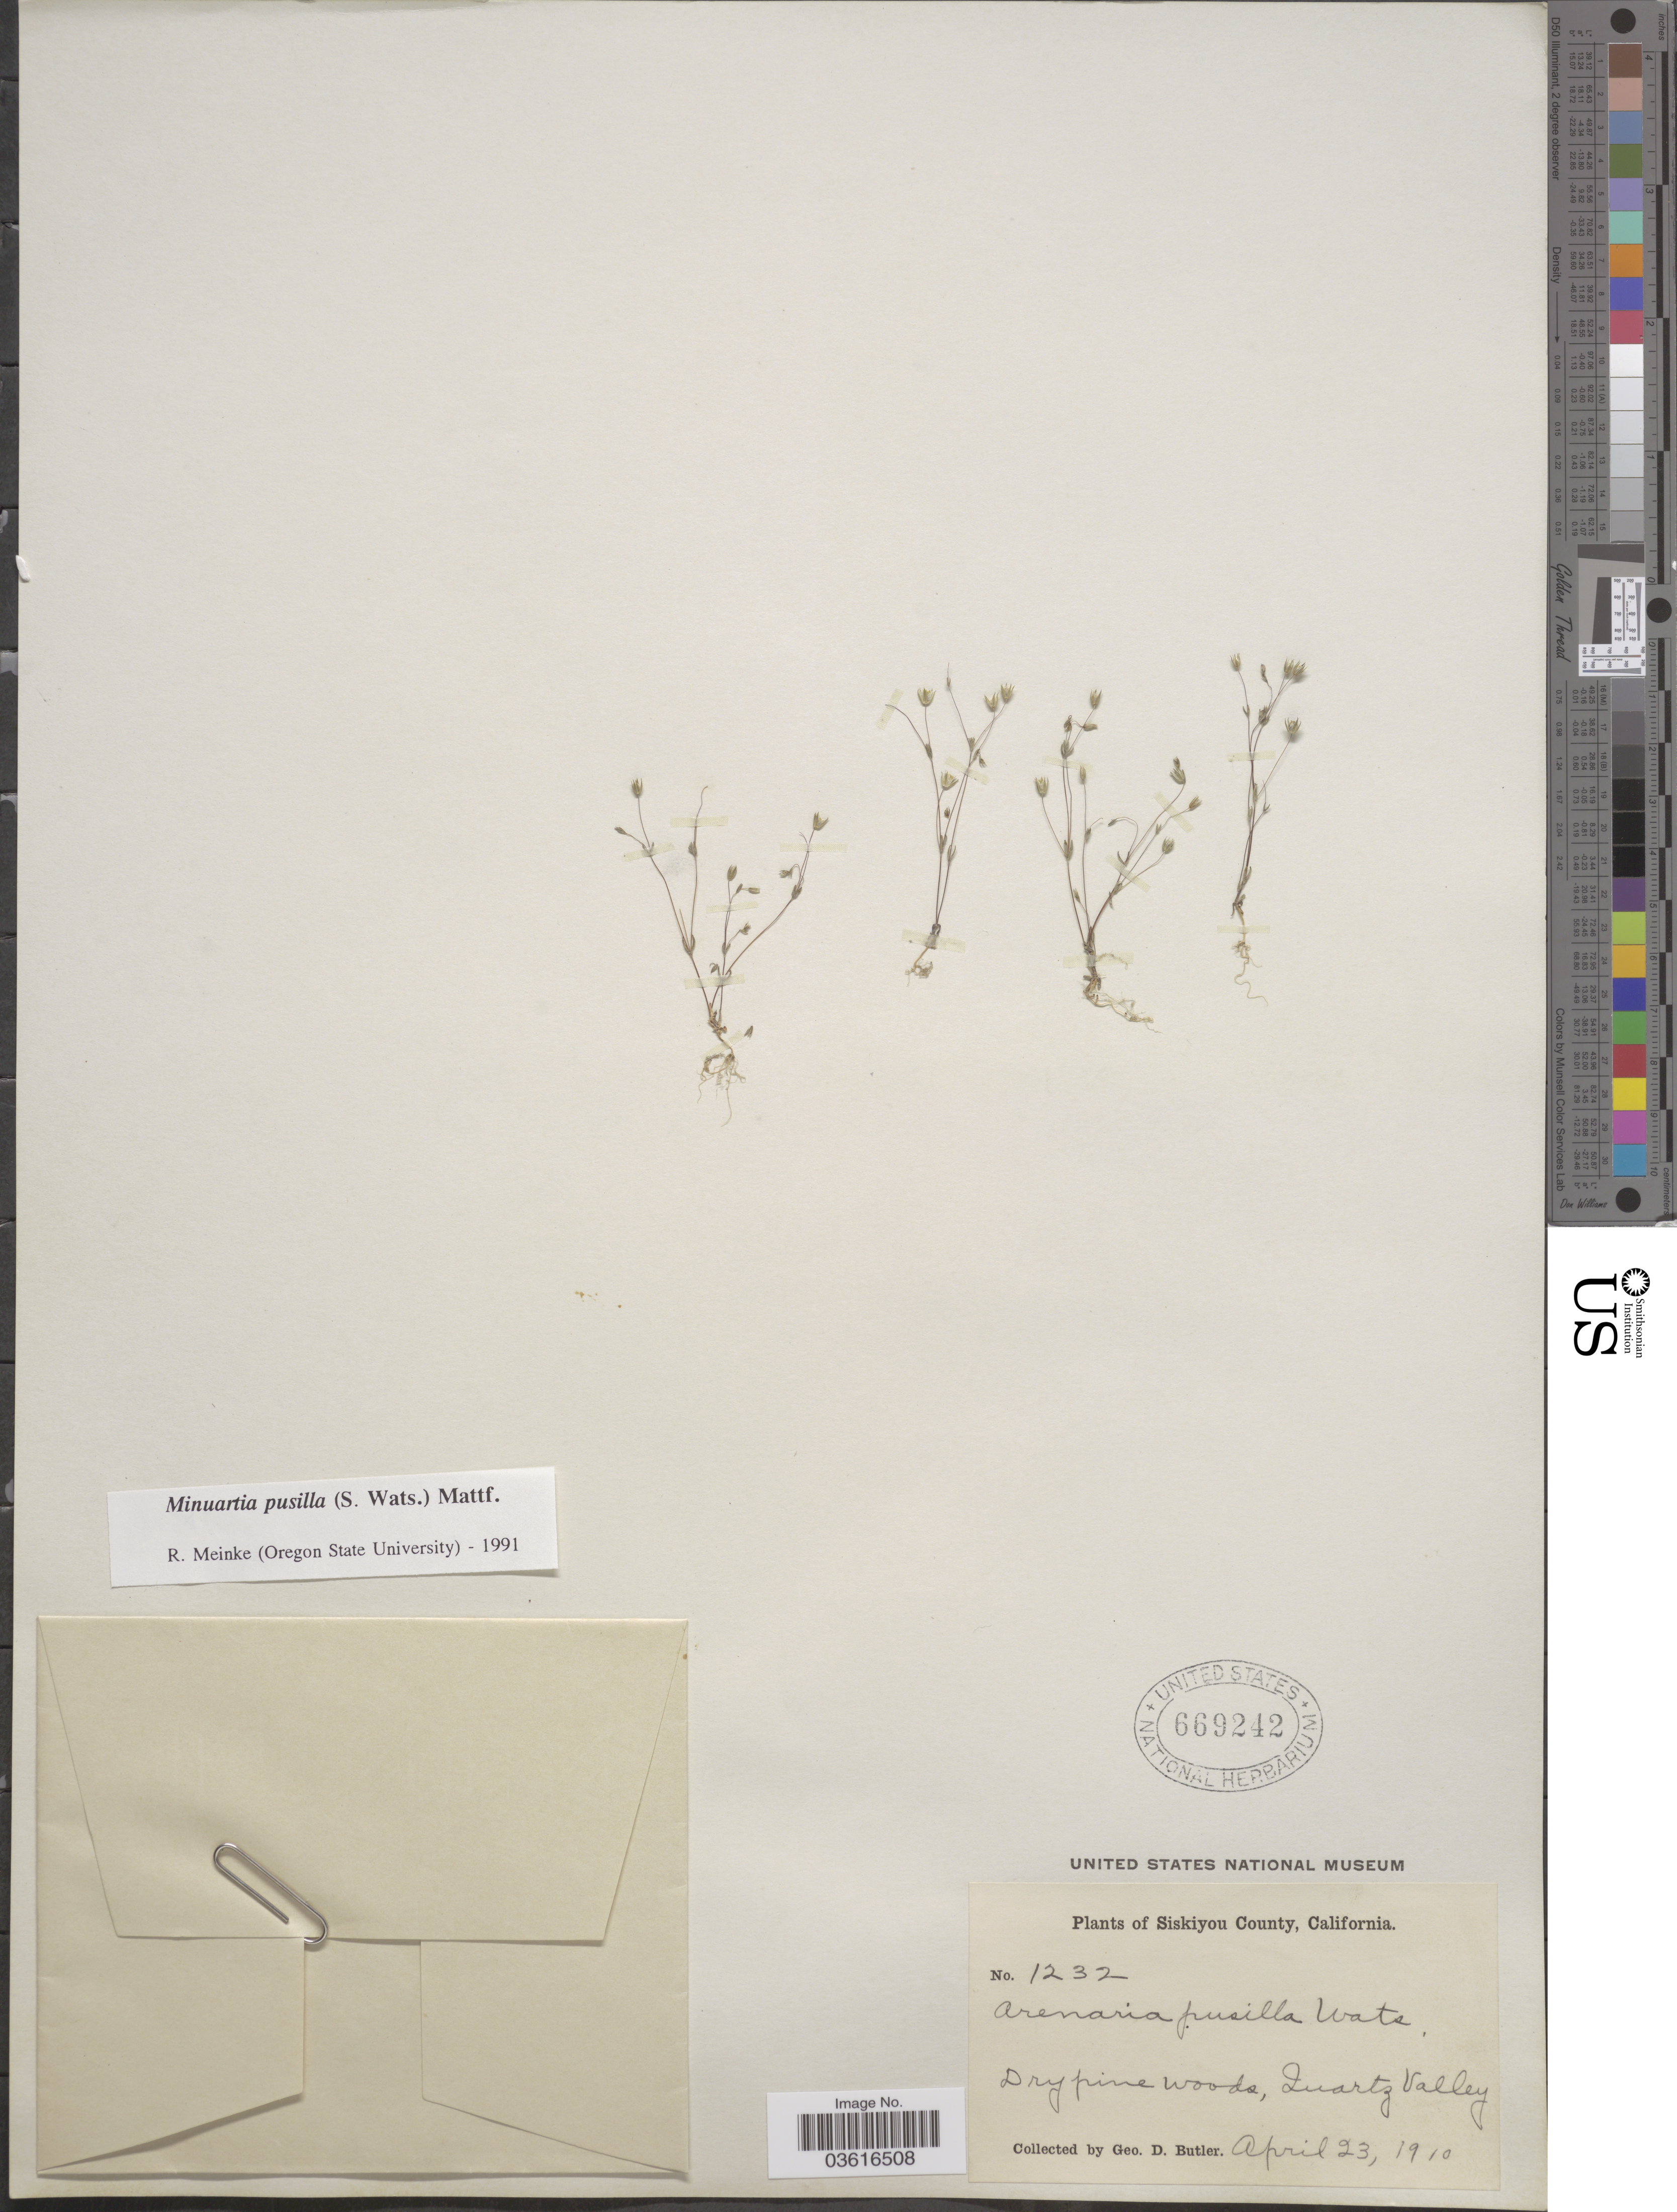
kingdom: Plantae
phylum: Tracheophyta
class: Magnoliopsida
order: Caryophyllales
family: Caryophyllaceae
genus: Minuartia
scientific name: Minuartia pusilla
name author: (S. Watson) Mattf.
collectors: G. D. Butler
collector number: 1232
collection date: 1910-04-23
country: United States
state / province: California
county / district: Siskiyou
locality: Siskiyou County. Quartz Valley.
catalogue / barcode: US 669242